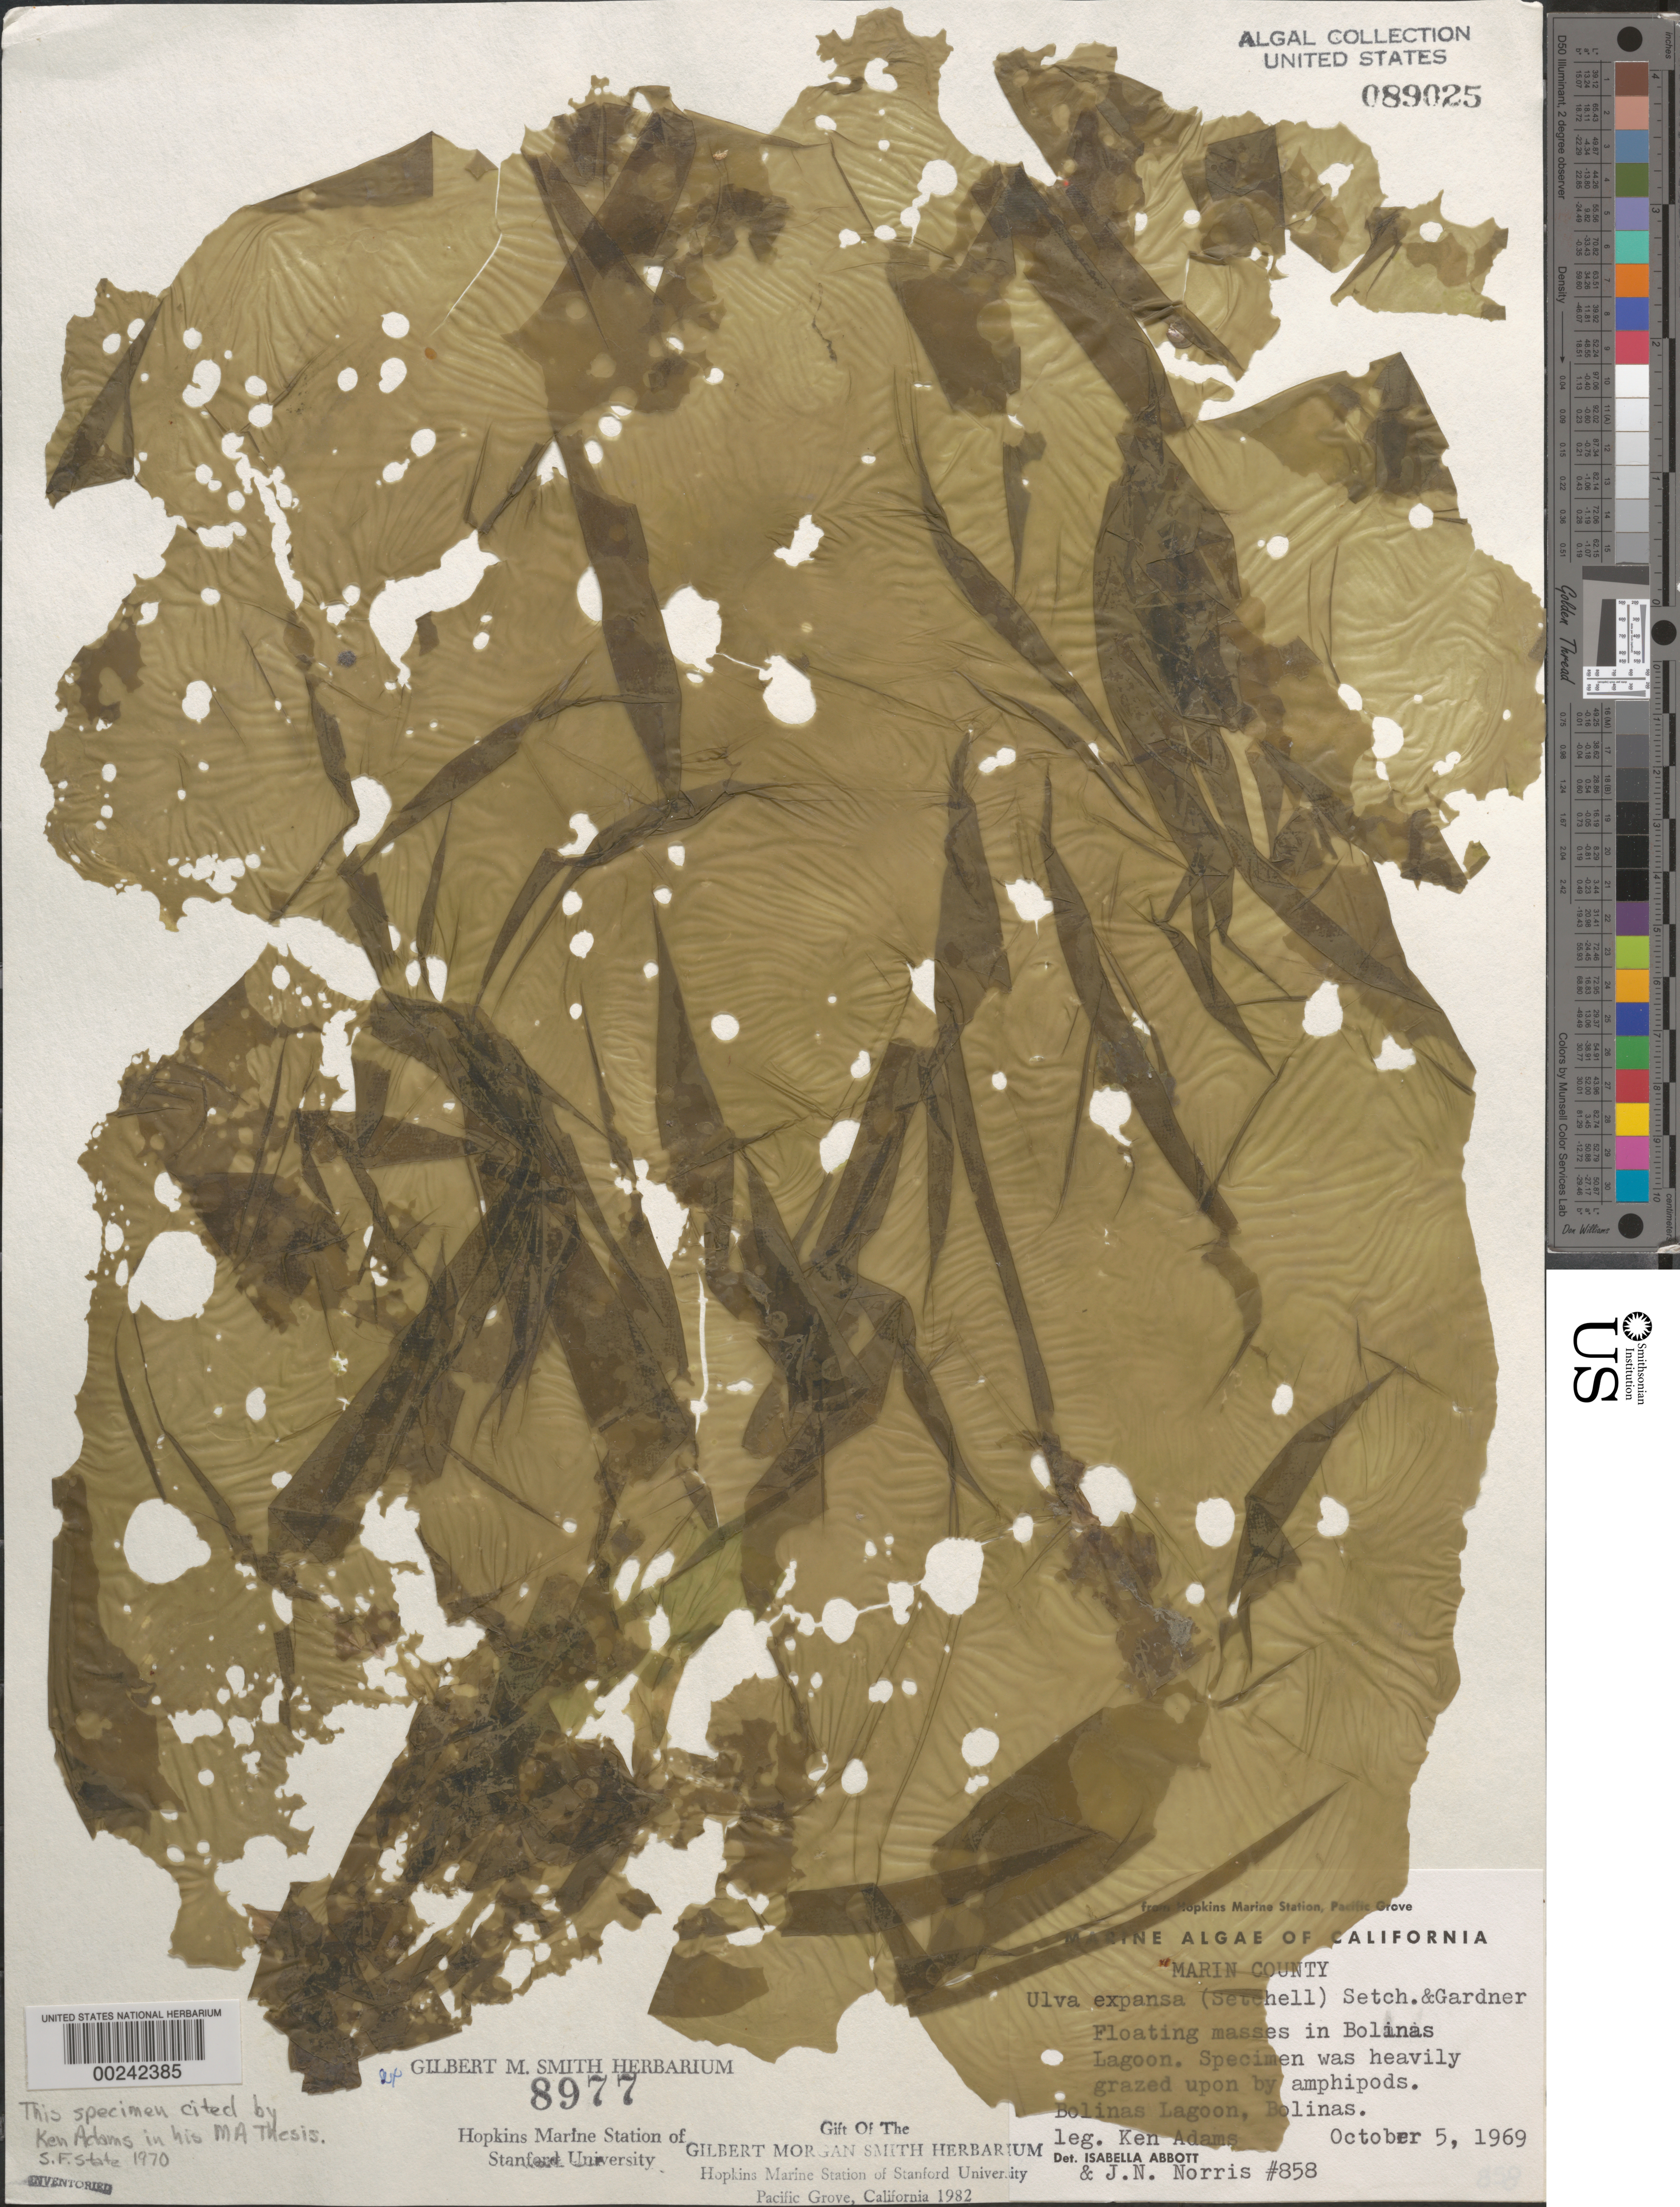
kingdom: Plantae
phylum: Chlorophyta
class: Ulvophyceae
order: Ulvales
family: Ulvaceae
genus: Ulva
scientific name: Ulva expansa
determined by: Abbott, I. A.; Norris, J. N.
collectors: K. Adams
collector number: Jn-858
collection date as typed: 05 Oct 1969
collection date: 1969-10-05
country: United States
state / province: California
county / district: Marin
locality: Bolinas, Bolinas Lagoon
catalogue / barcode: US 89025